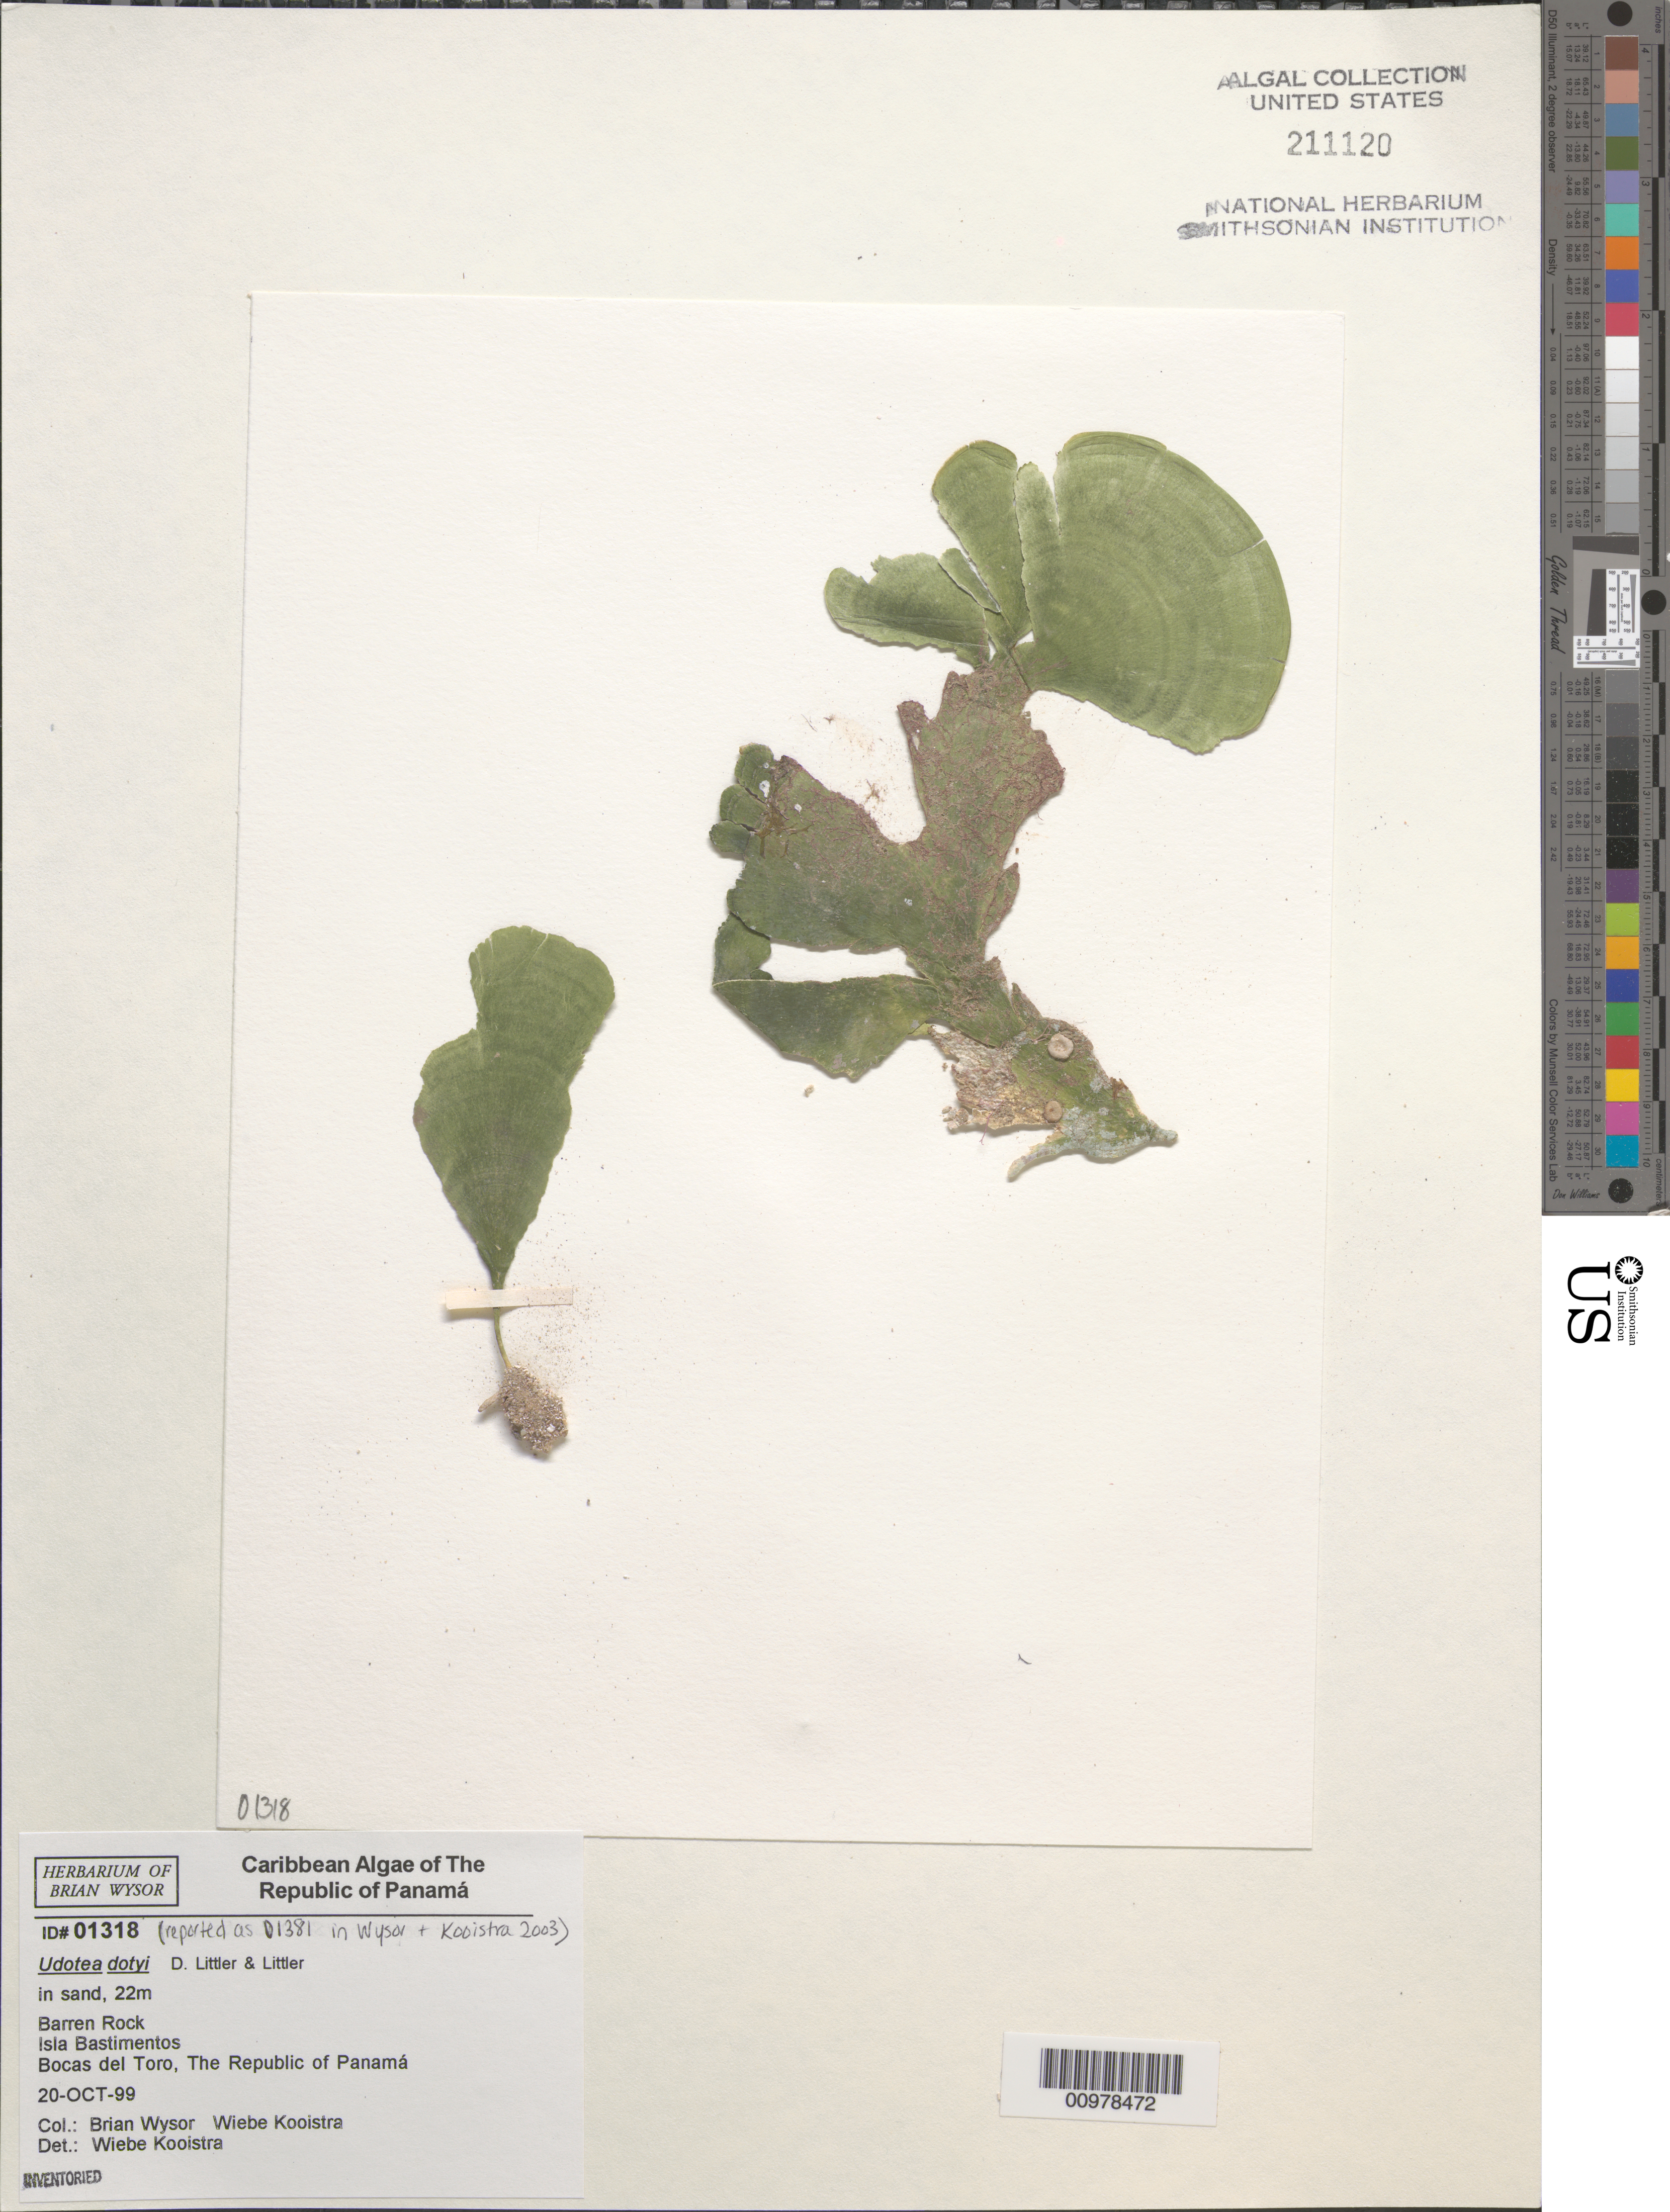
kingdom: Plantae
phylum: Chlorophyta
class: Ulvophyceae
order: Bryopsidales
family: Udoteaceae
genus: Udotea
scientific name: Udotea dotyi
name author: D.S. Littler & Littler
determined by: Kooistra, Wiebe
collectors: B. Wysor & W. Kooistra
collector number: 01318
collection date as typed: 20 Oct 1999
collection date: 1999-10-20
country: Panama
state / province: Bocas del Toro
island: Bastimentos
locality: Barren Rock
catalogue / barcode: US 211120